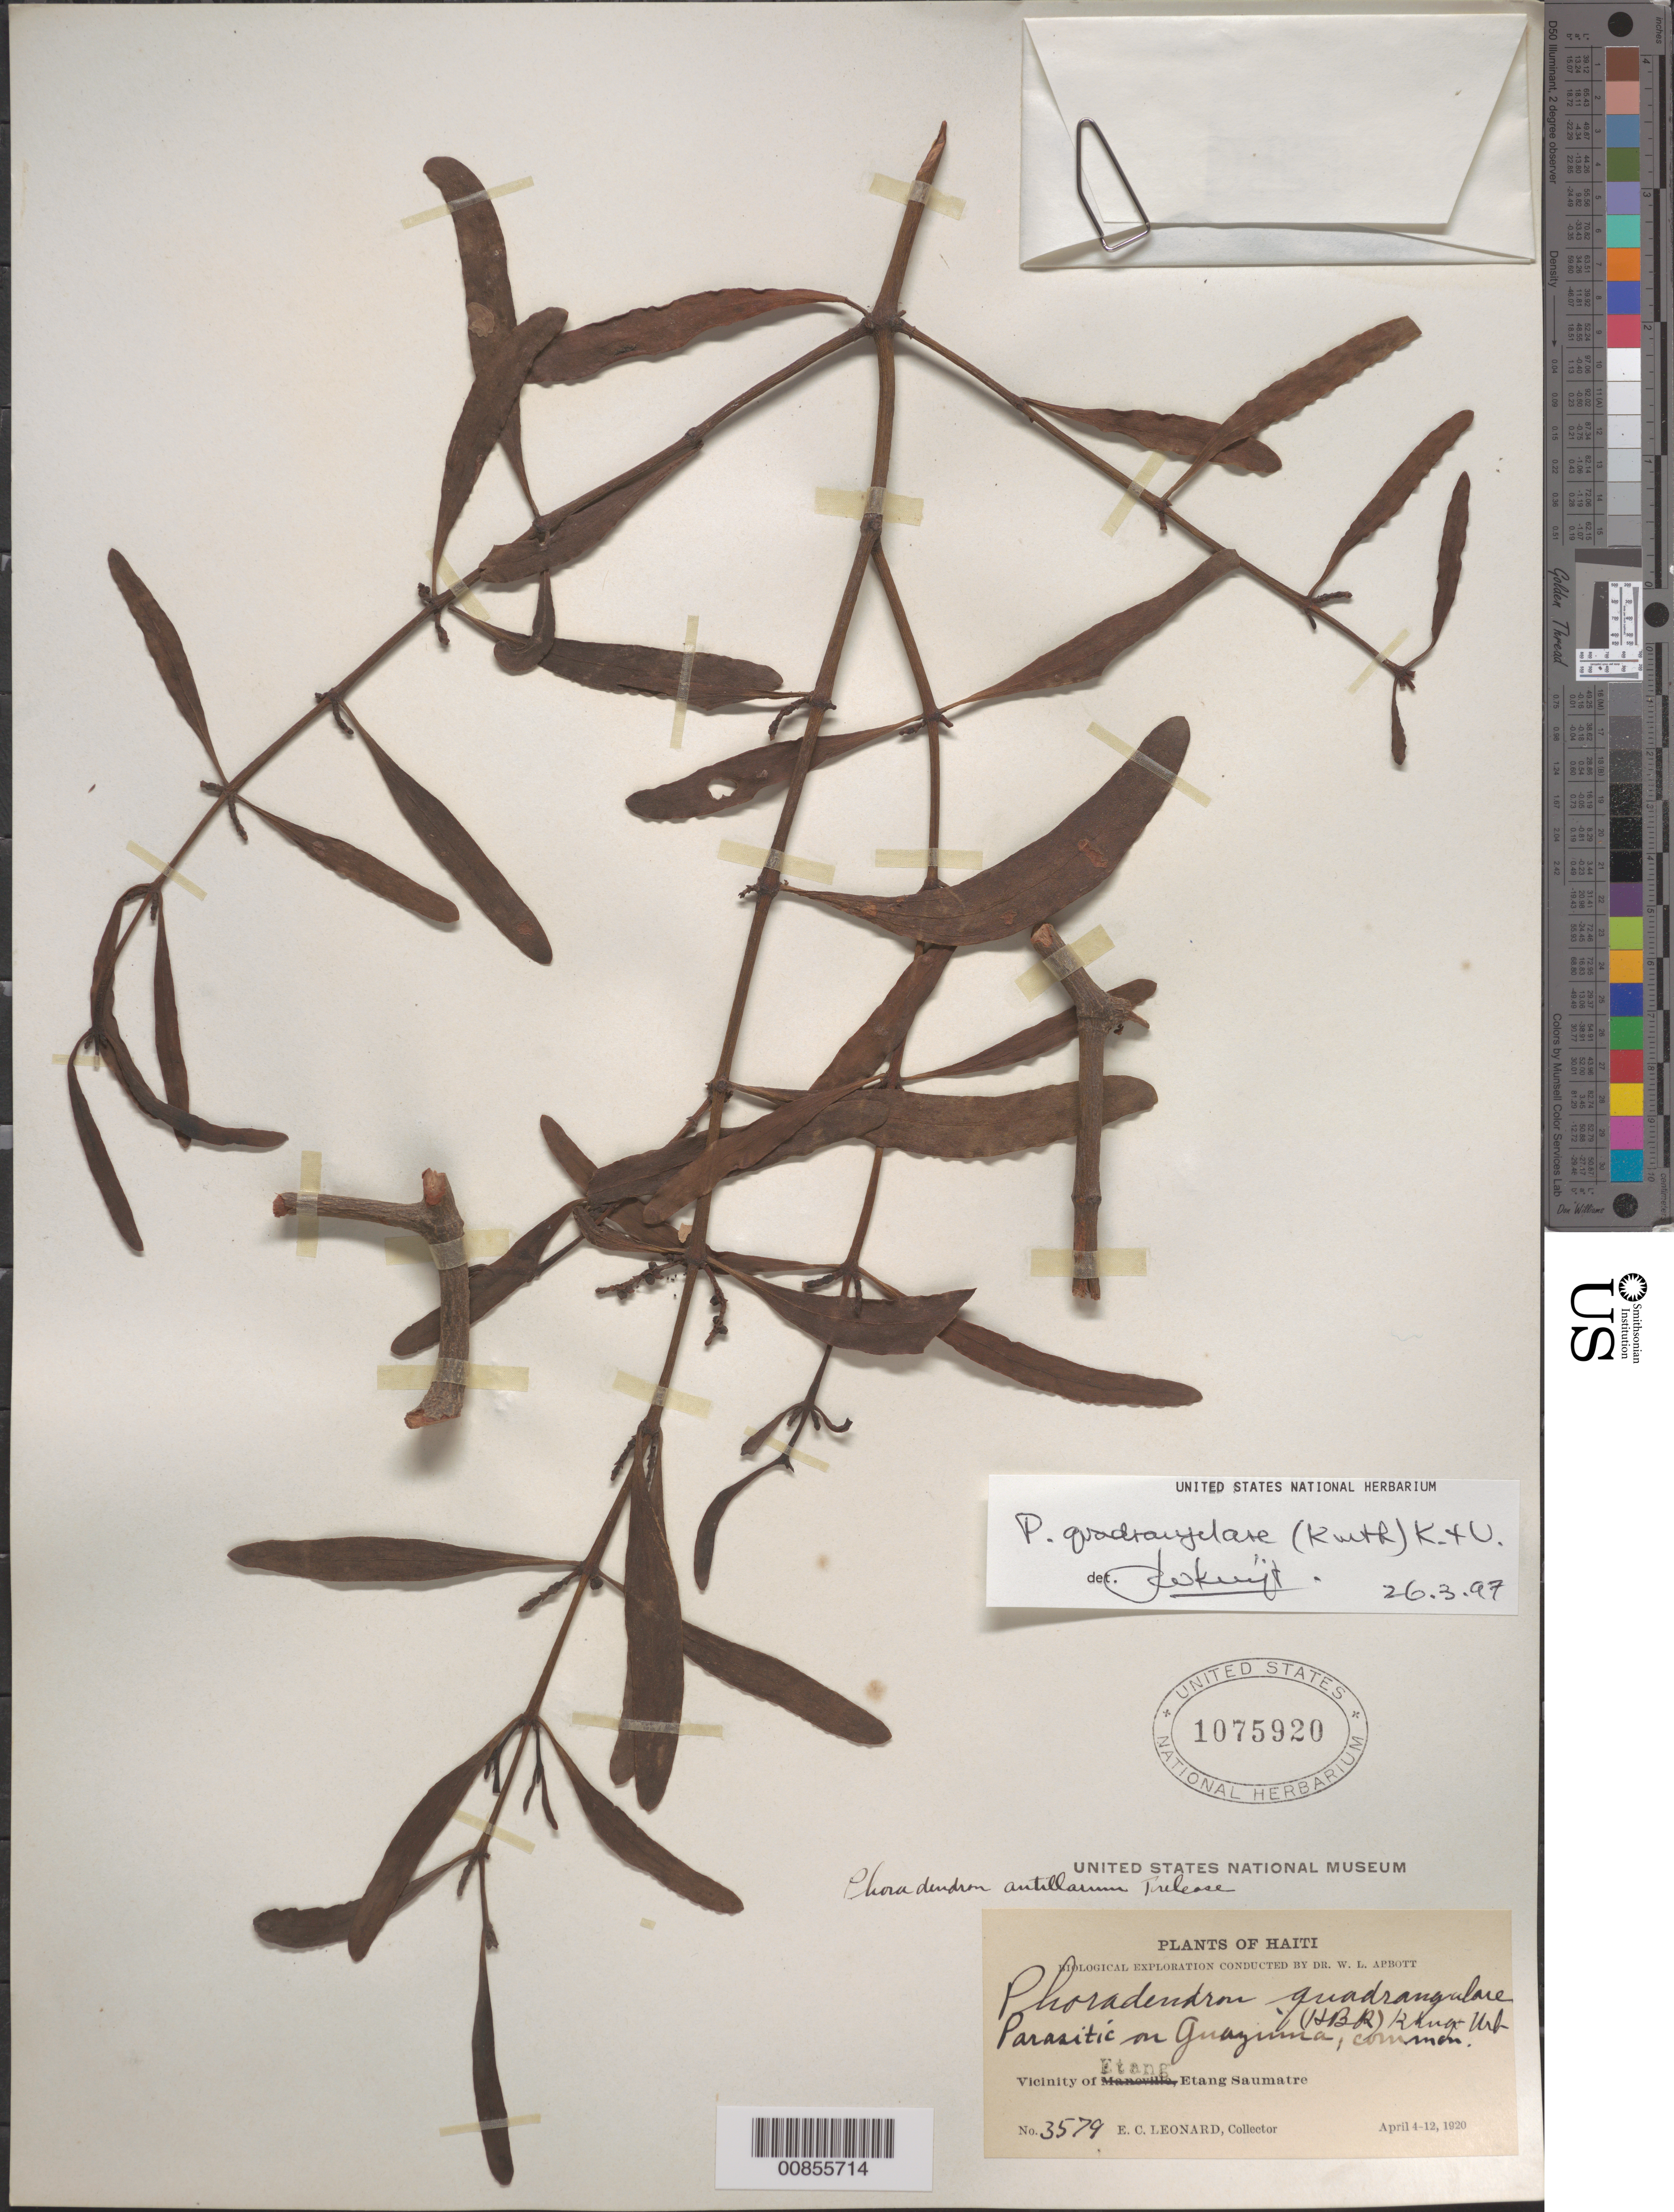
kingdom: Plantae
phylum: Tracheophyta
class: Magnoliopsida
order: Santalales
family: Viscaceae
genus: Phoradendron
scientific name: Phoradendron quadrangulare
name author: (Kunth) Griseb.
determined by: Kuijt, Job, (CANADA)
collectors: E. C. Leonard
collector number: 3579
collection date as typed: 04 Apr 1920 to 12 Apr 1920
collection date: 1920-04-04/1920-04-12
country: Haiti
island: Hispaniola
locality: Vicinity of Etang, Etang Saumatre.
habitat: On Guazuma.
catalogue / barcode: US 1075920